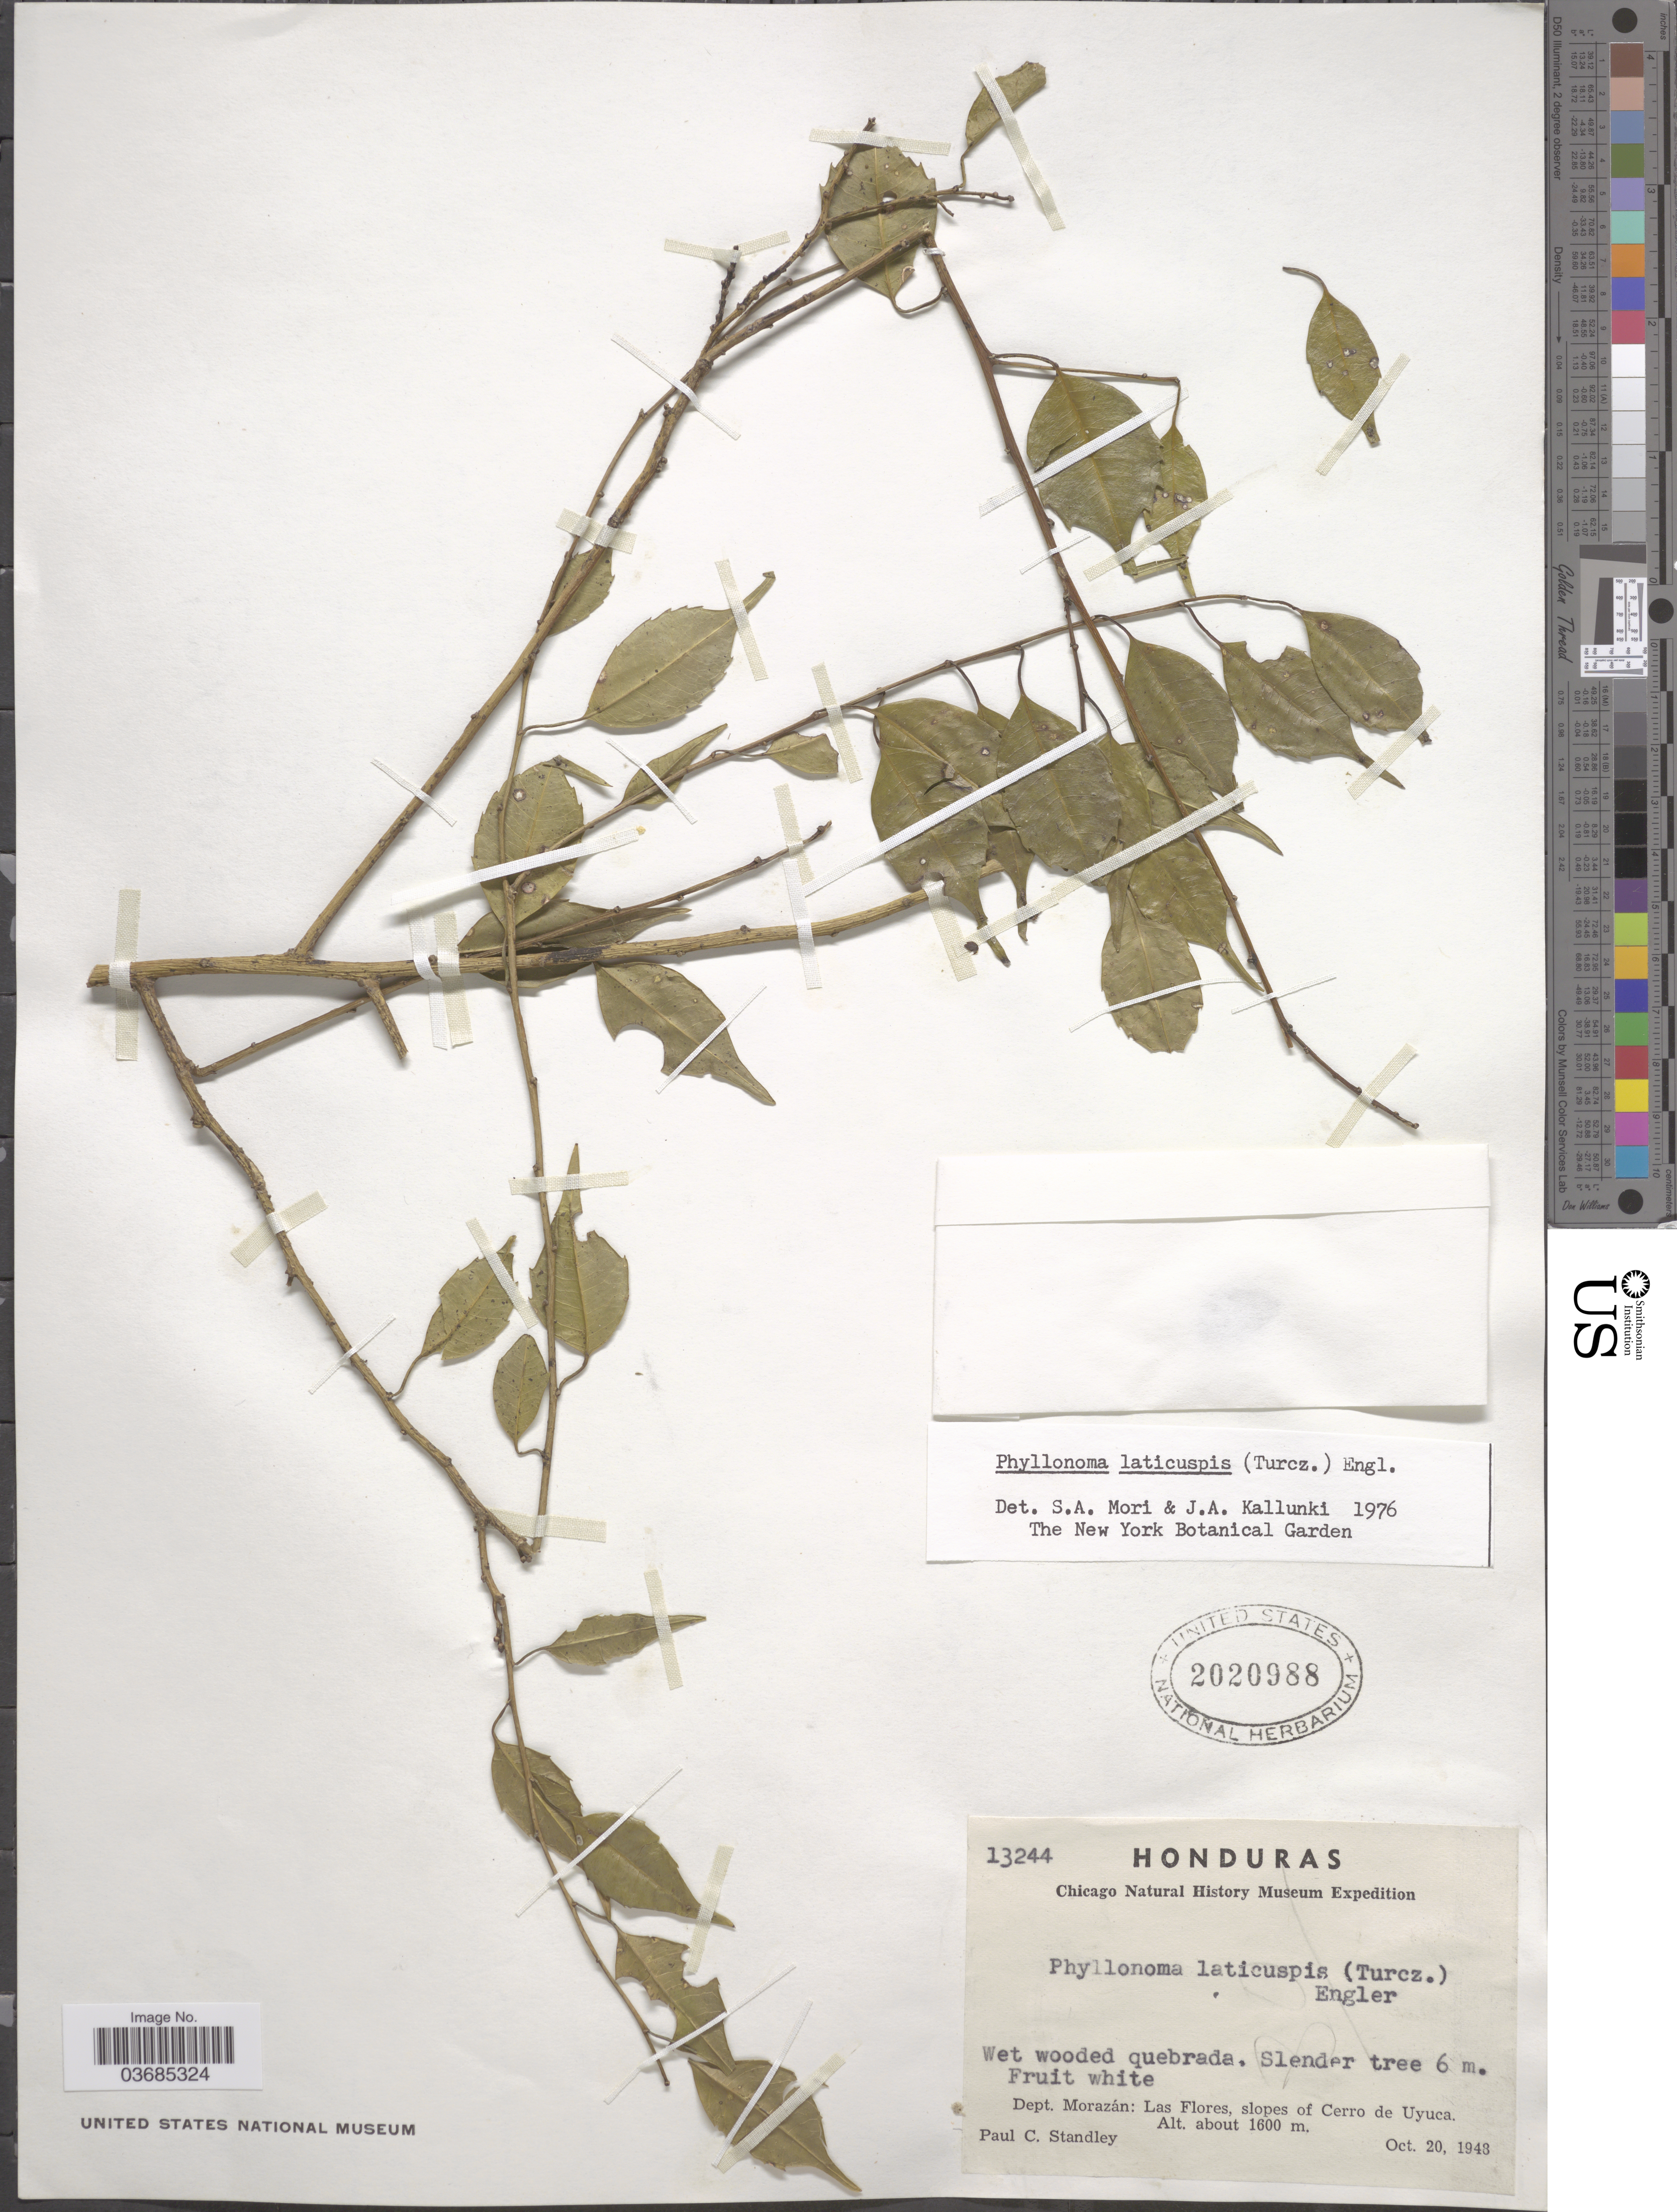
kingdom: Plantae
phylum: Tracheophyta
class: Magnoliopsida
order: Aquifoliales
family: Phyllonomaceae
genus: Phyllonoma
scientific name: Phyllonoma laticuspis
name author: (Turcz.) Engl.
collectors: P. C. Standley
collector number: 13244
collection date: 1948-10-20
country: Honduras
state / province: Fco. Morazán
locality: Chicago Natural History Museum Expedition. Wet wooded quebrada. Dept. Morazán: Las Flores, slopes of Cerro de Uyuca.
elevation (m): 1600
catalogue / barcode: US 2020988